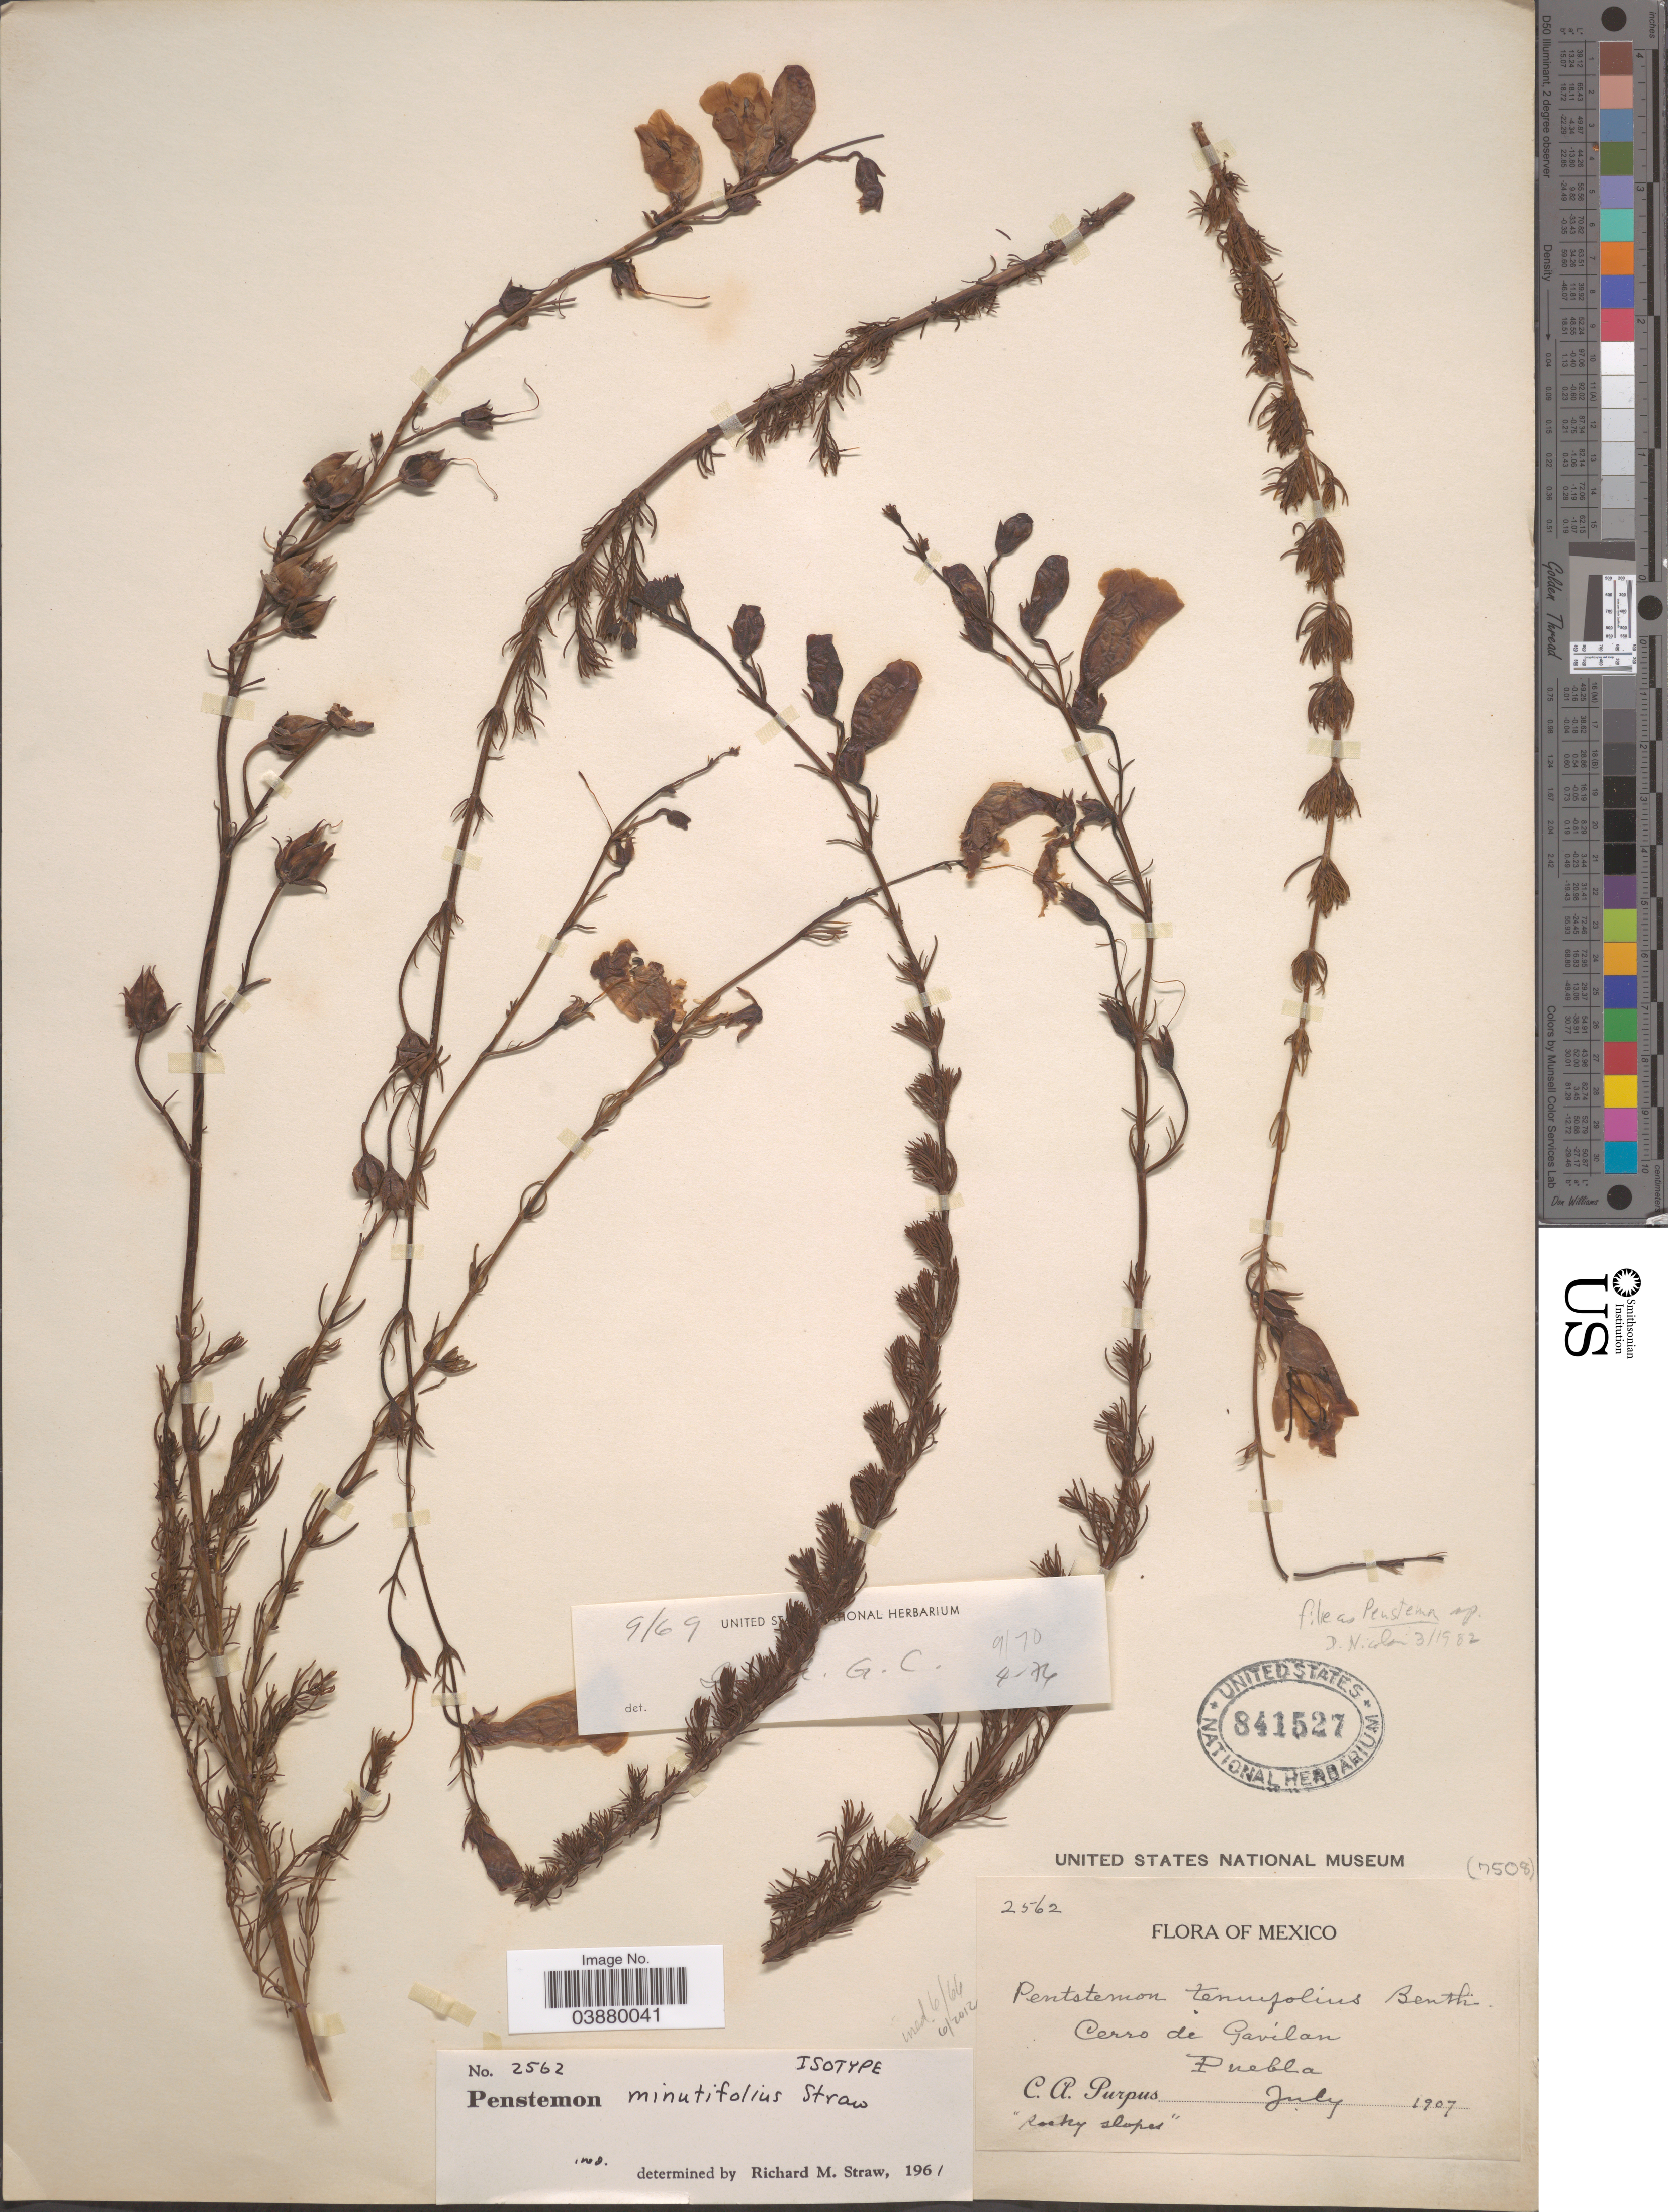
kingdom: Plantae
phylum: Tracheophyta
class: Magnoliopsida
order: Lamiales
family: Plantaginaceae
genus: Penstemon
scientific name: Penstemon sp.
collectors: C. A. Purpus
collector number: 2562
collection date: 1907-07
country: Mexico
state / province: Puebla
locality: Cerro de Gavilan.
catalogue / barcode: US 841527